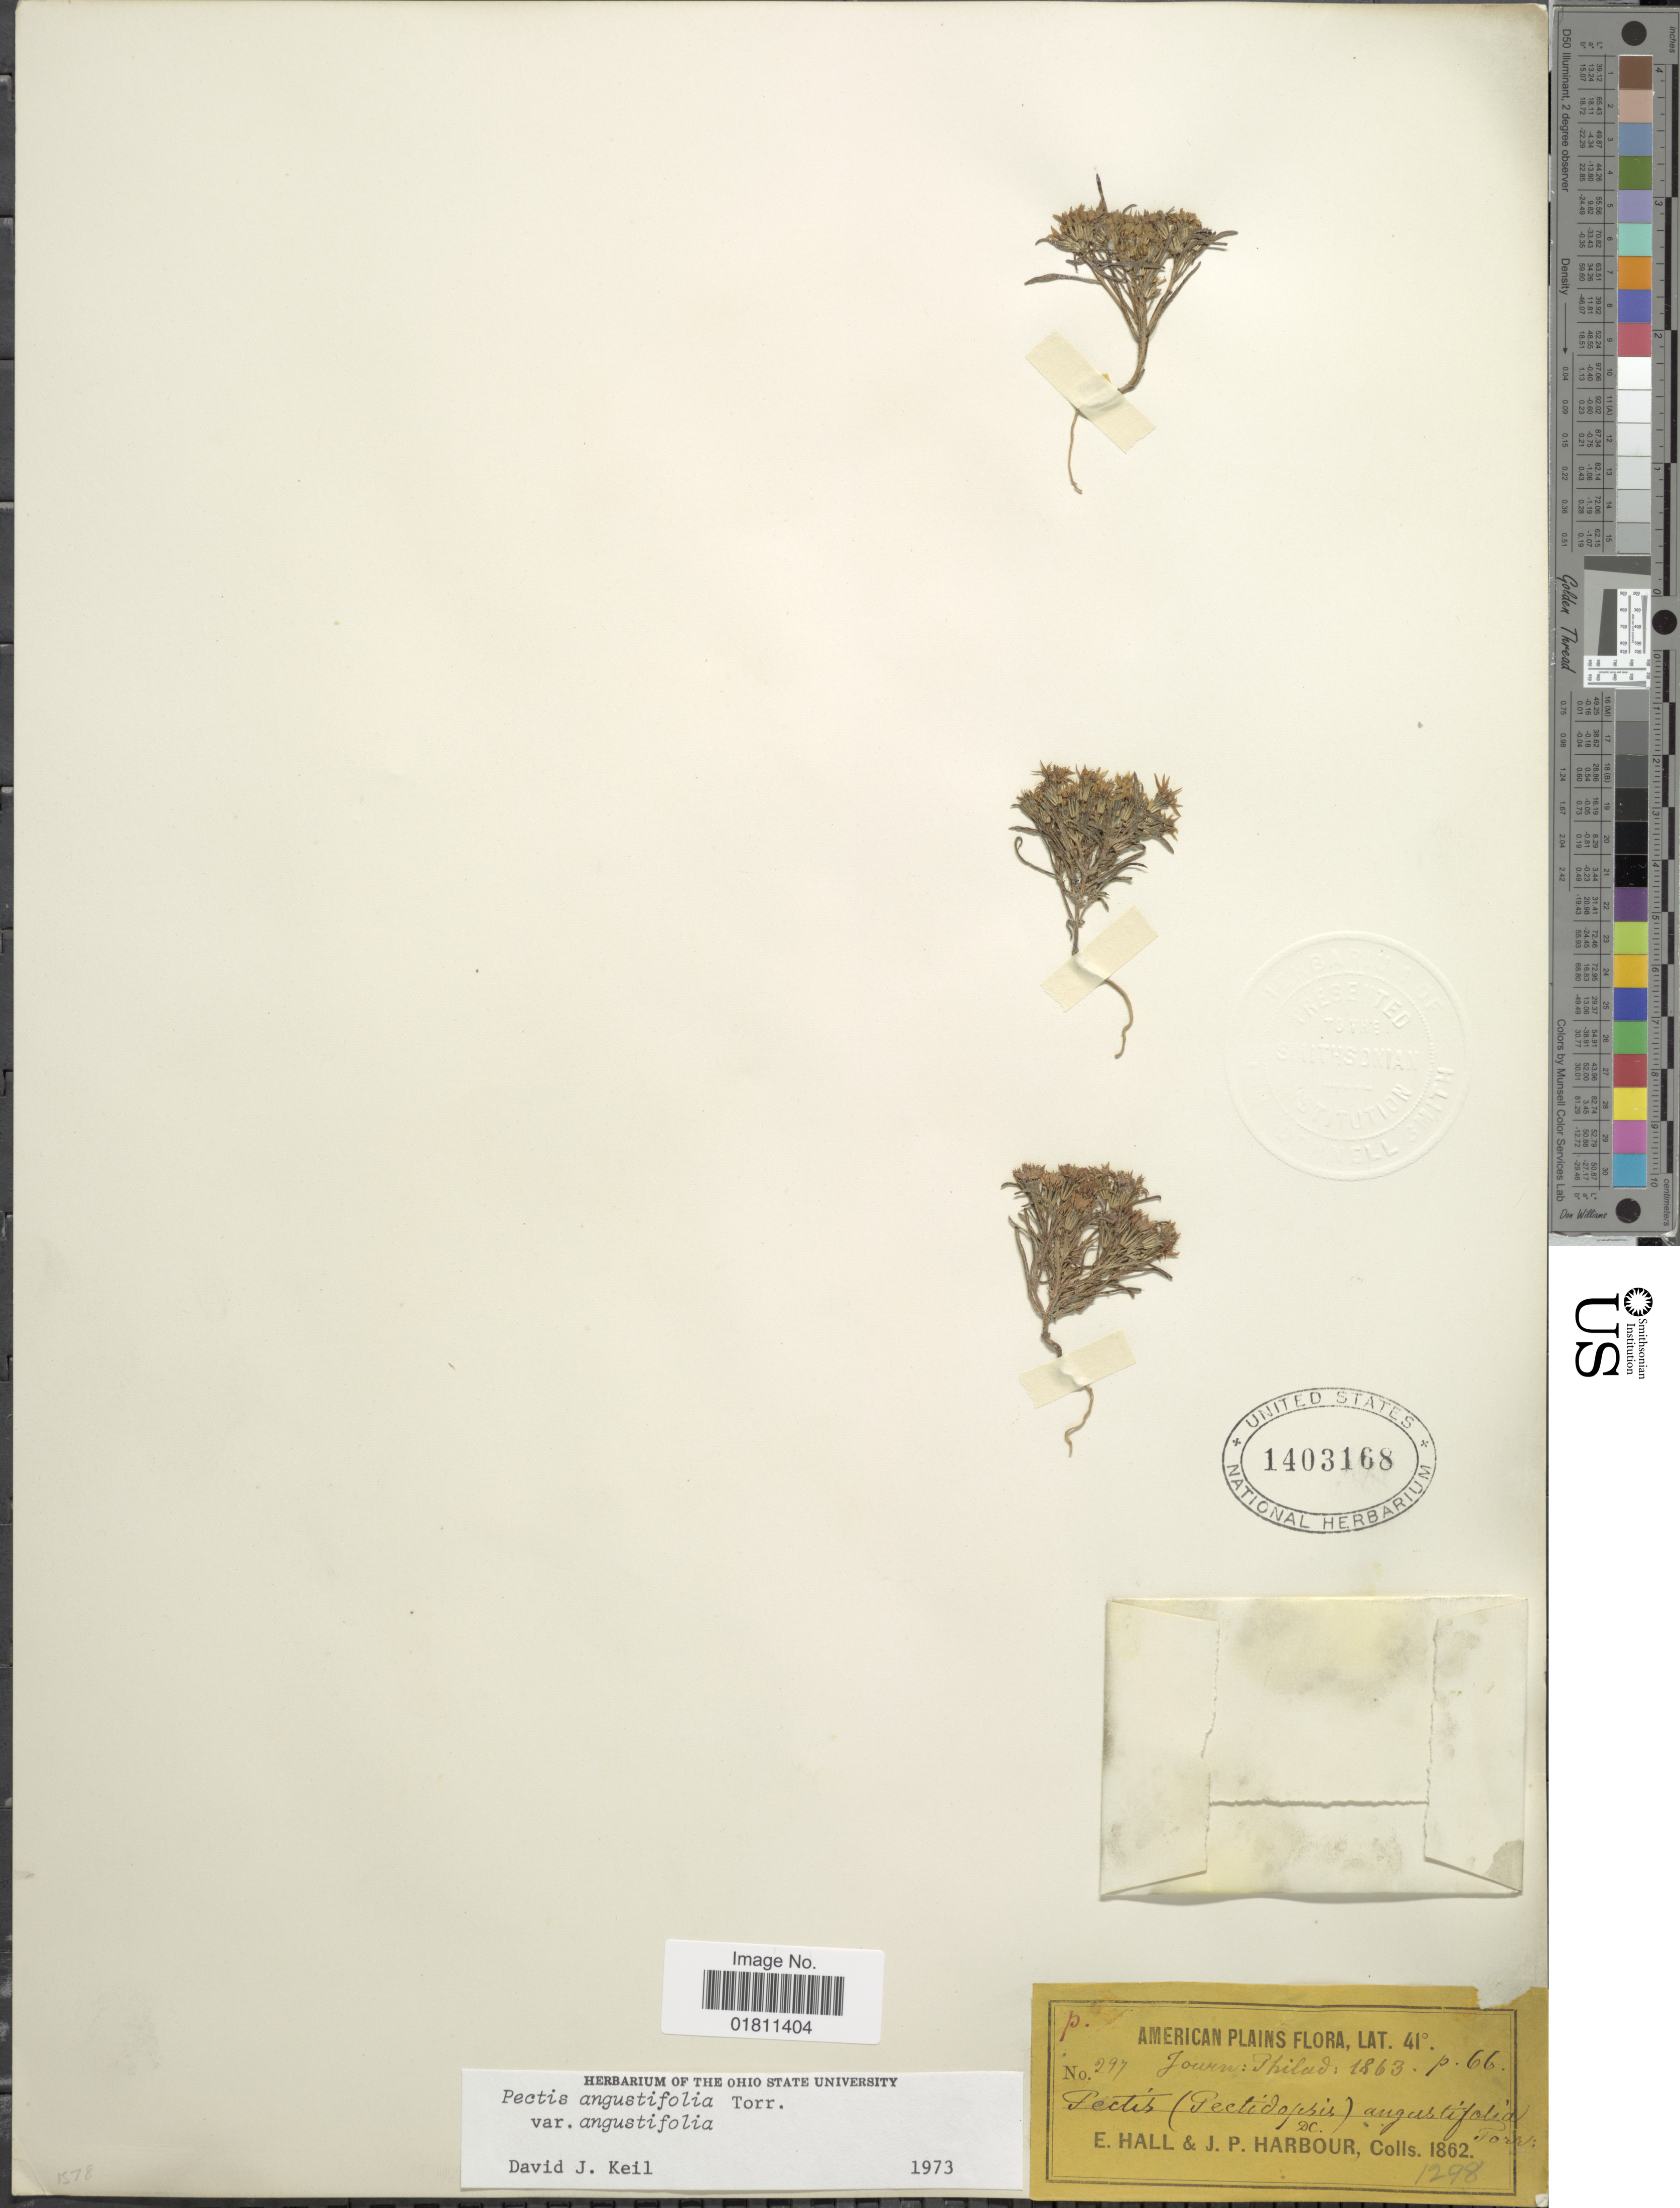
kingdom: Plantae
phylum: Tracheophyta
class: Magnoliopsida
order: Asterales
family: Asteraceae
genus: Pectis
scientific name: Pectis angustifolia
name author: Torr.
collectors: E. Hall & J. Harbour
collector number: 297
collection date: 1863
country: United States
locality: American Plains. Journ: Philad.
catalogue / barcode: US 1403168